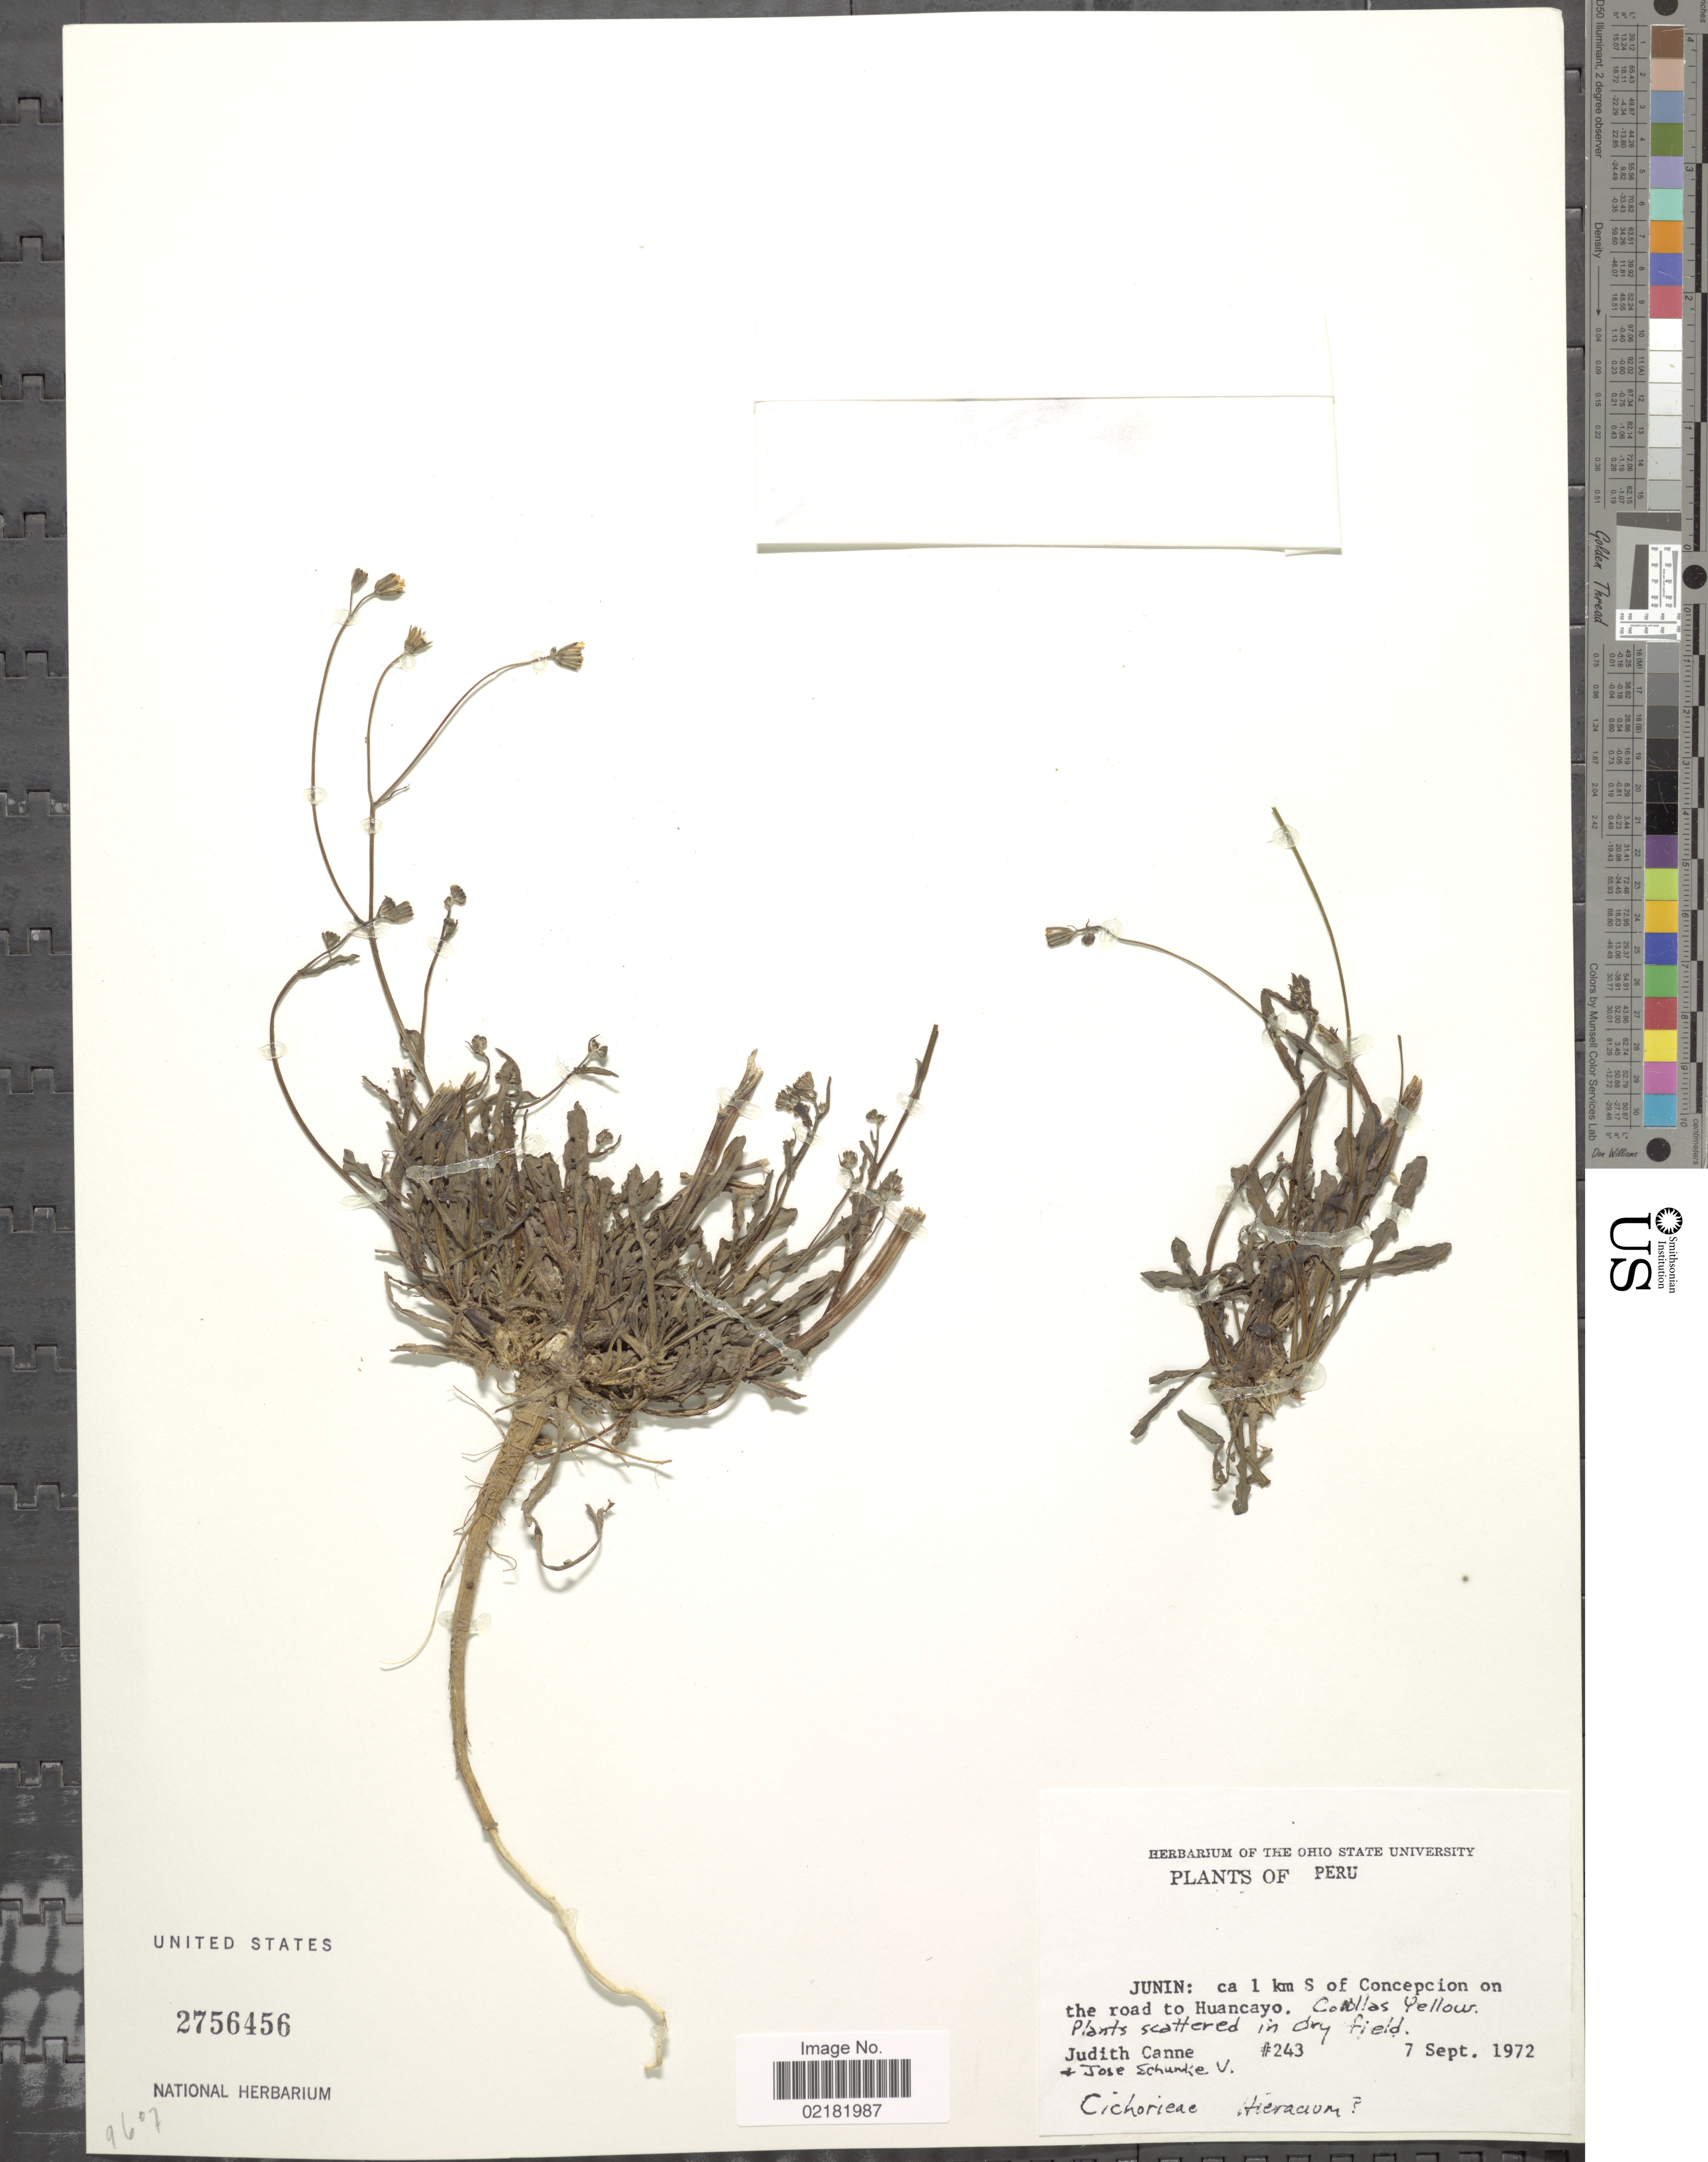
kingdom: Plantae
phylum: Tracheophyta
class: Magnoliopsida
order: Asterales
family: Asteraceae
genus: Hieracium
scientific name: Hieracium repandulare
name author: Druce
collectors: J. M. Canne-Hilliker & J. Schunke Vigo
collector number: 243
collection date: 1972-09-07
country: Peru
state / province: Junín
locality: Ca 1 km S of Concepcion on the road to Huancayo.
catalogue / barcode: US 2756456